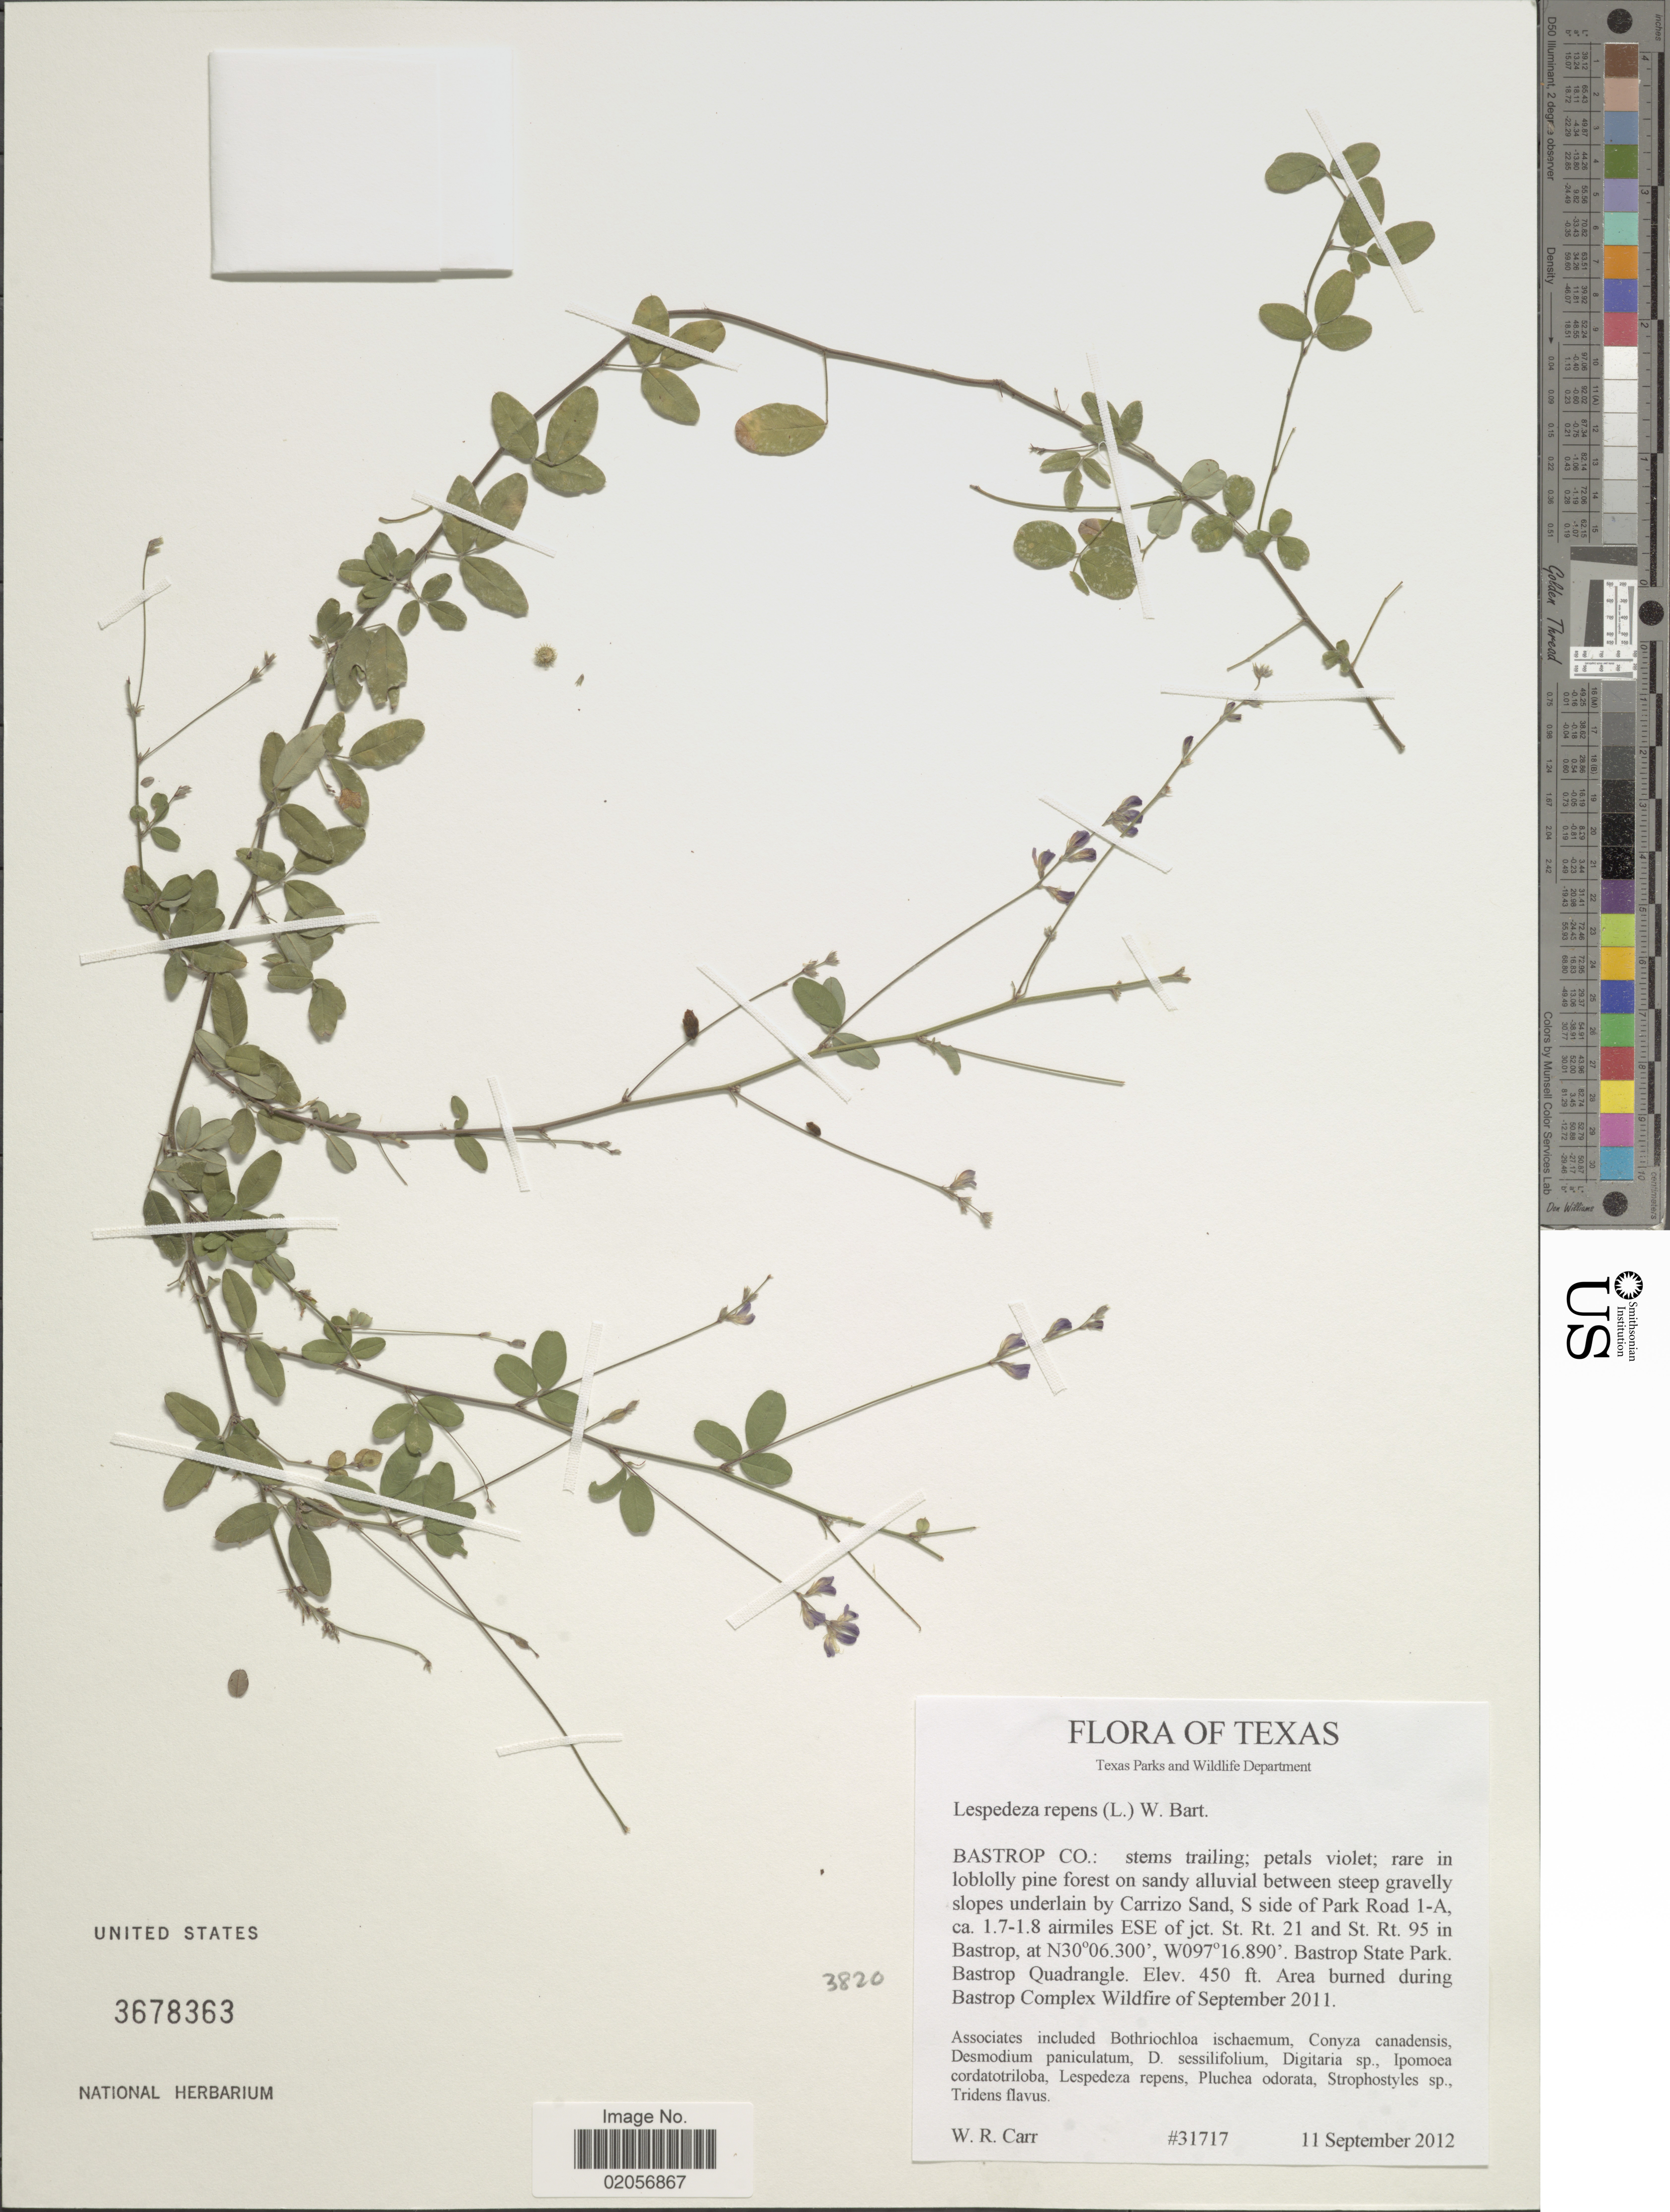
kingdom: Plantae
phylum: Tracheophyta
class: Magnoliopsida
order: Fabales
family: Fabaceae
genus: Lespedeza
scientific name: Lespedeza repens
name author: (L.) W.P.C. Barton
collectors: W. Carr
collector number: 31717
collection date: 2012-09-11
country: United States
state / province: Texas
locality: Bastrop Co.: S side of Park Road 1-A, ca. 1.7- 1.8 airmiles ESE of jct. St. Rt. 21 and St. Rt. 95 in Bastrop. Bastrop State Park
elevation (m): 137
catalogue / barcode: US 3678363